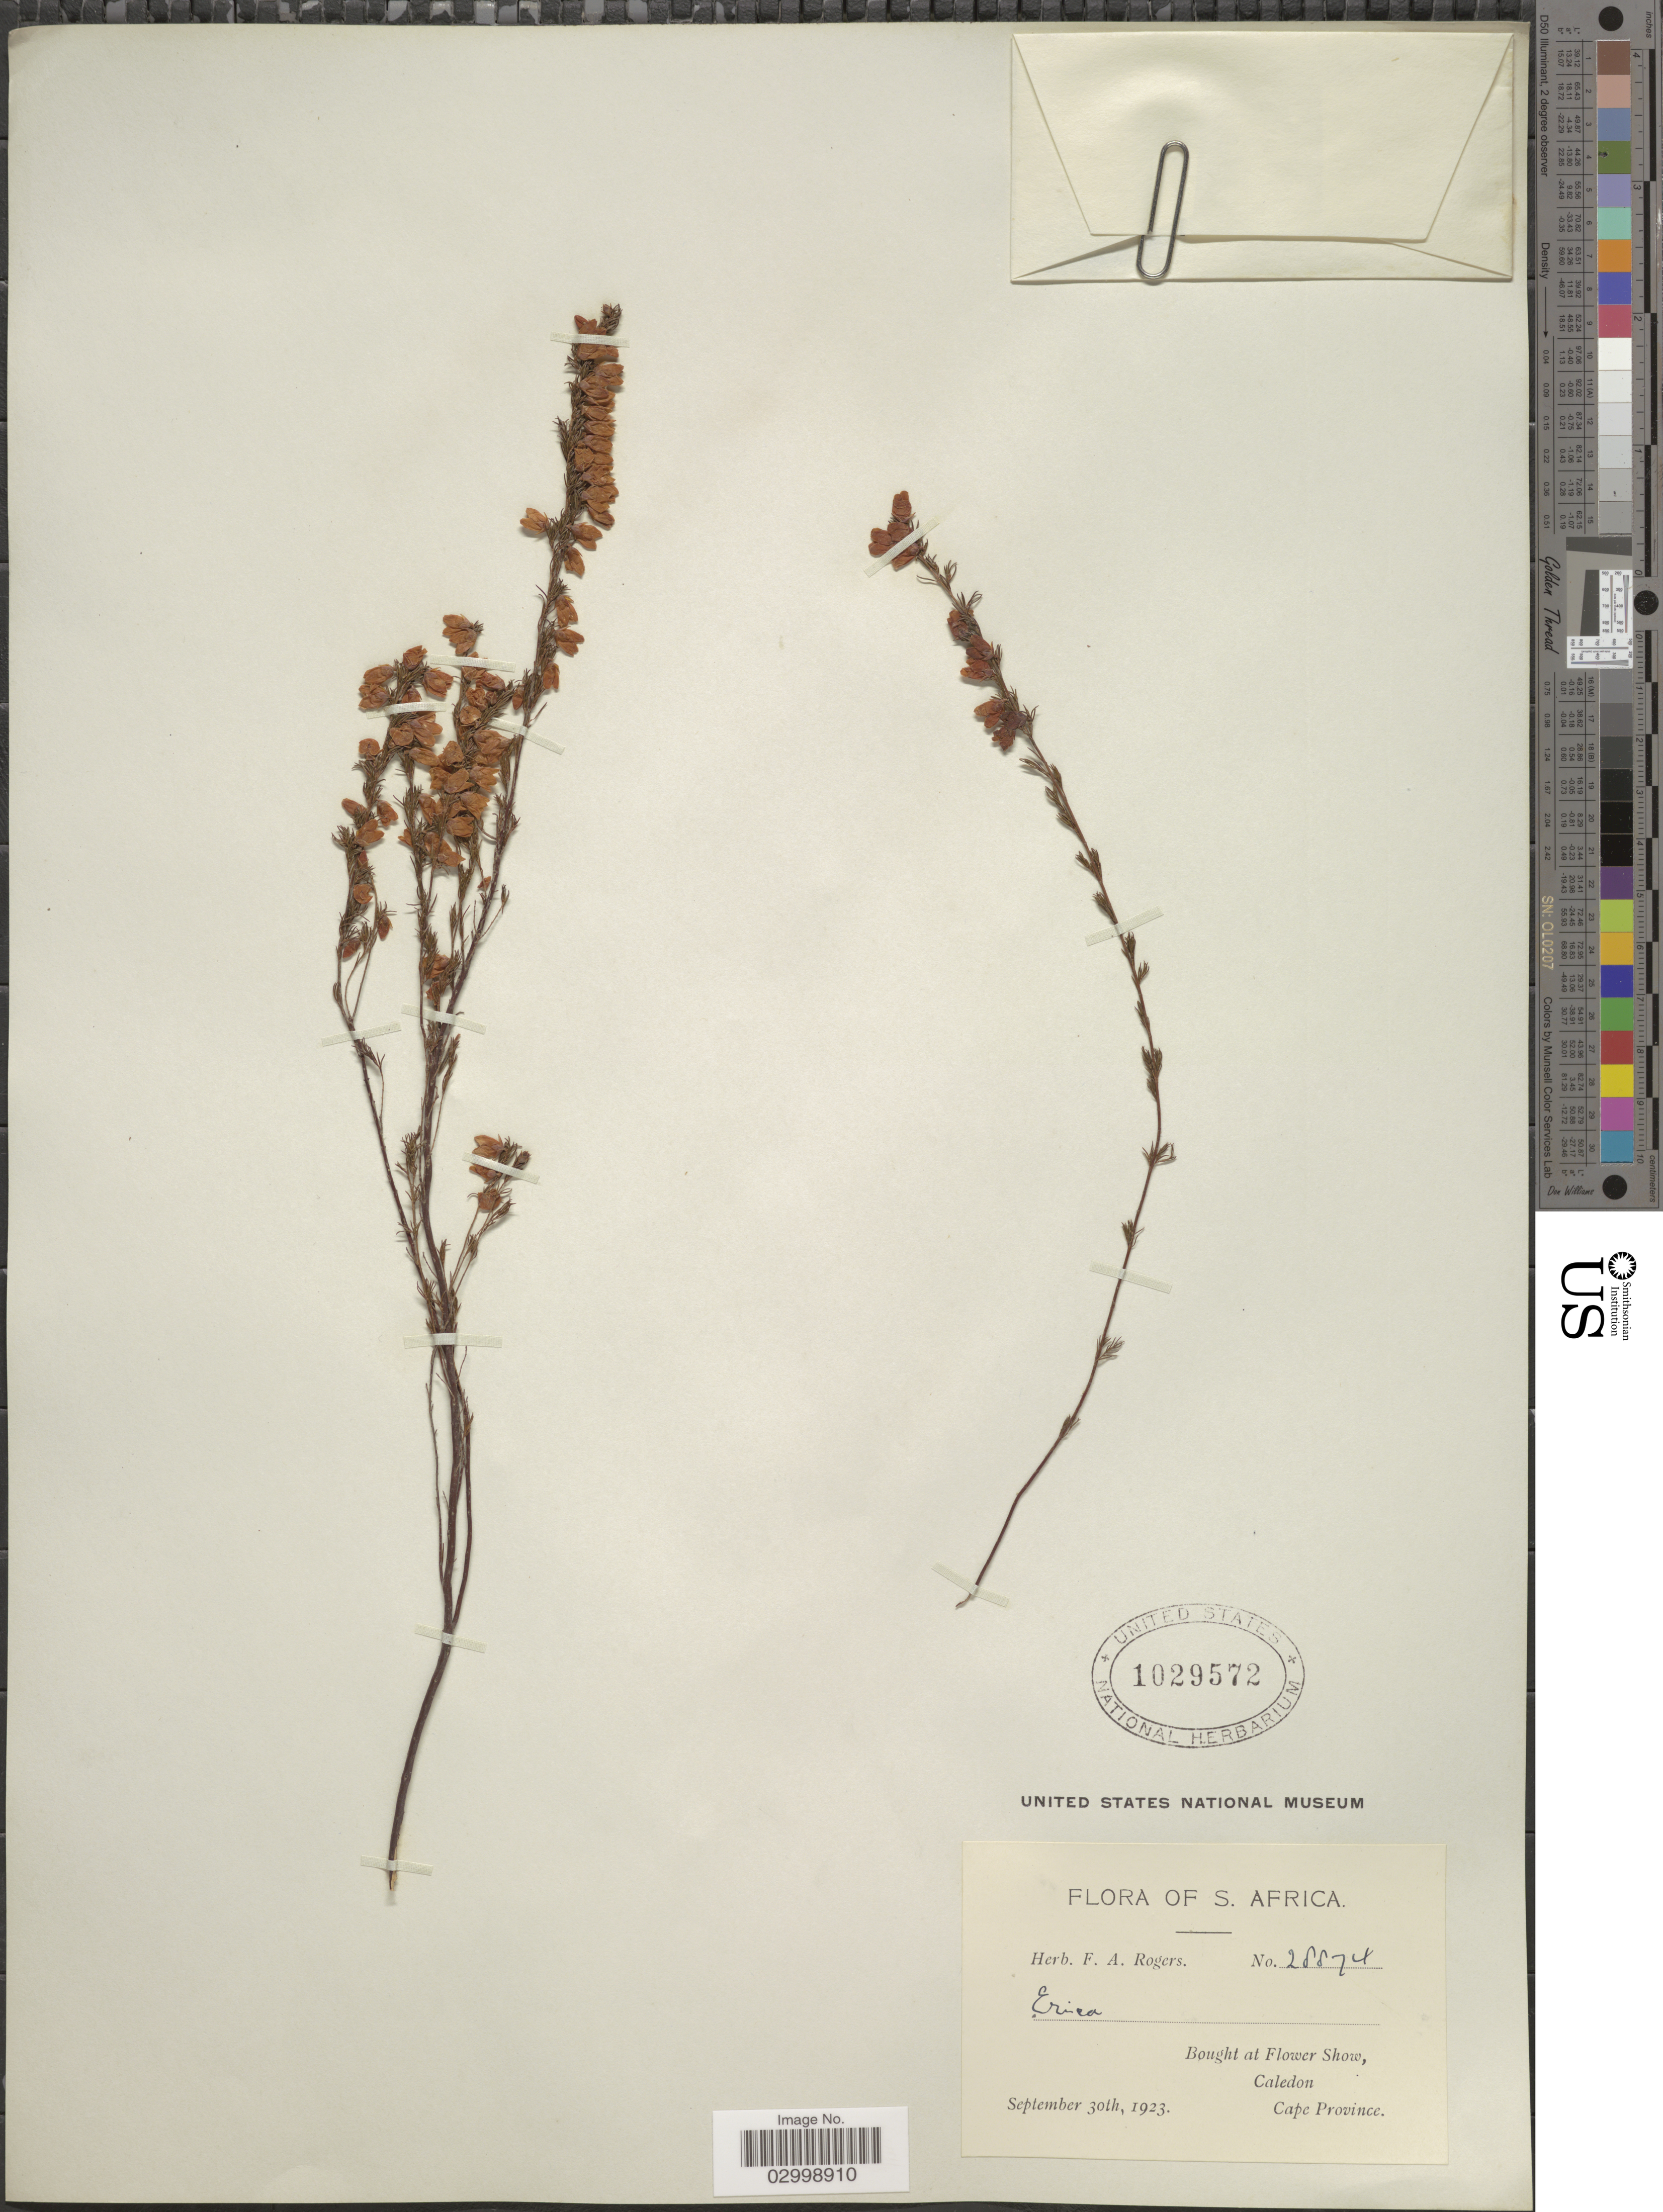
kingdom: Plantae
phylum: Tracheophyta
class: Magnoliopsida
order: Ericales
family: Ericaceae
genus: Erica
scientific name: Erica sp.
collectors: ex herb. F. A. Rogers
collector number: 28874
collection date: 1923-09-30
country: South Africa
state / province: Western Cape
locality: S. Africa, bought at Flower Show, Caledon, Cape Province.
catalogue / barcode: US 1029572